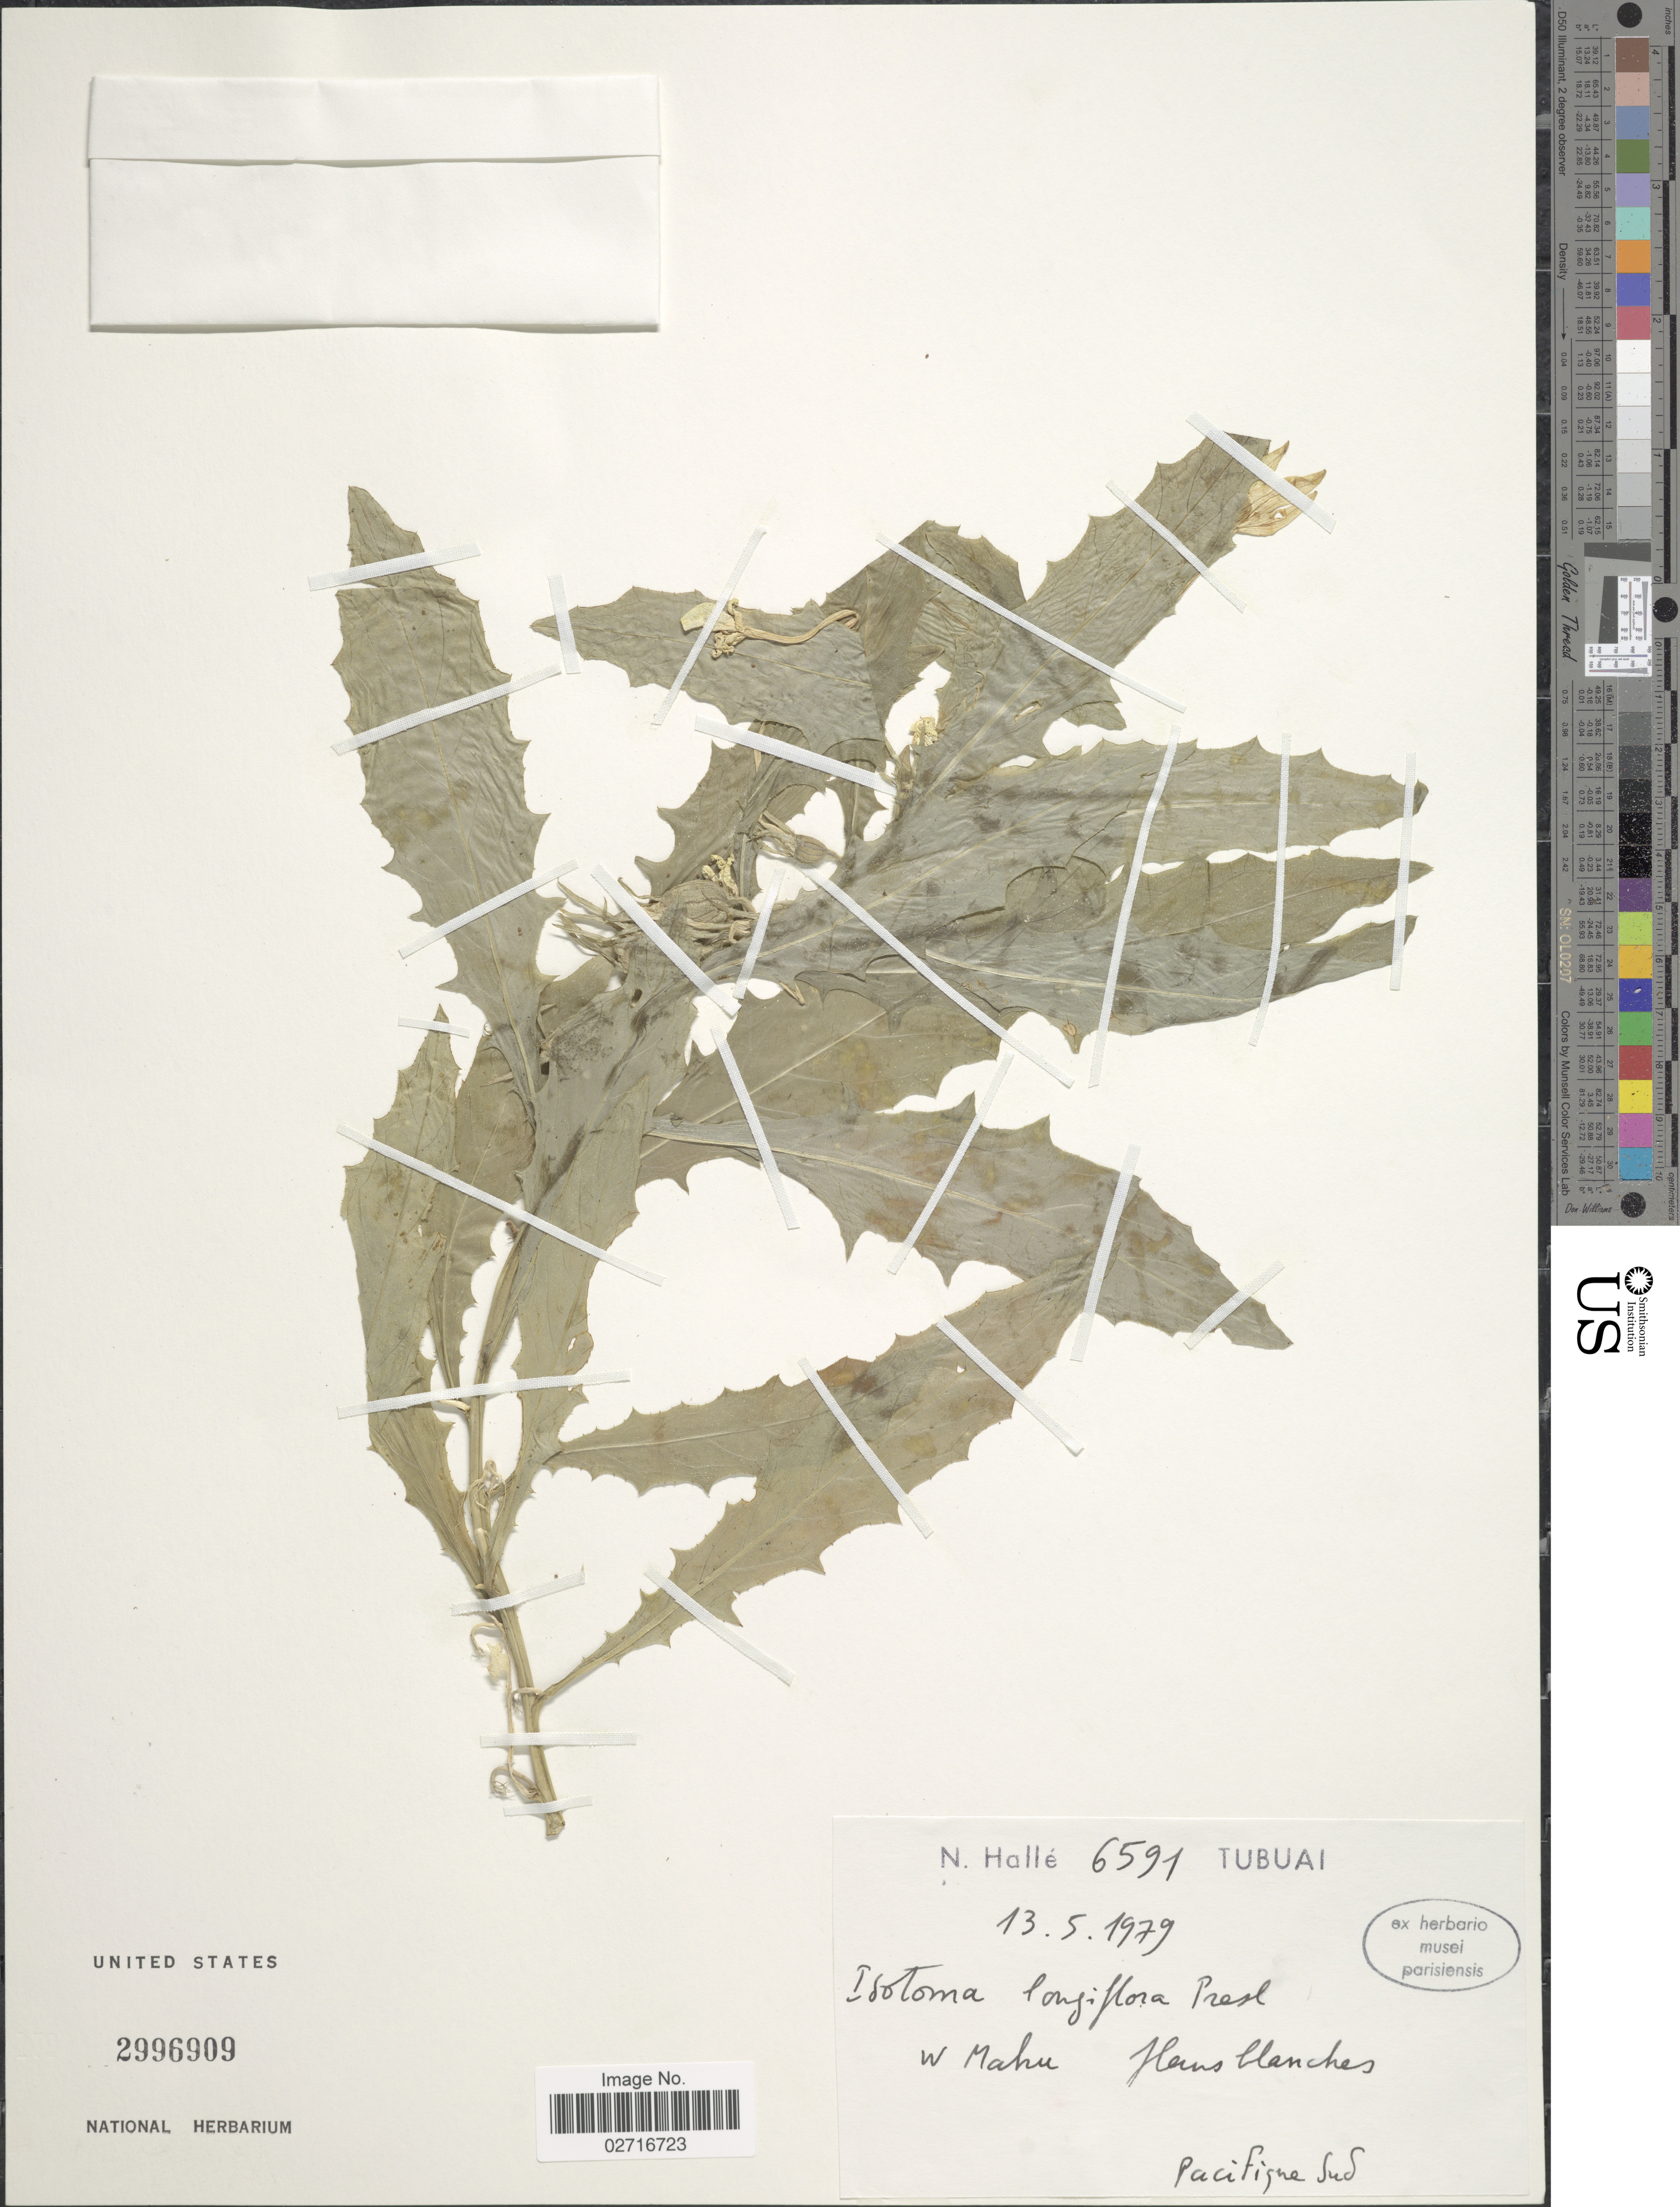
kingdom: Plantae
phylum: Tracheophyta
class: Magnoliopsida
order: Asterales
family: Campanulaceae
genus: Hippobroma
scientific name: Hippobroma longiflora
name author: (L.) G. Don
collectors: N. Hallé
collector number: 6591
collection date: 1979-05-13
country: French Polynesia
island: Tubuai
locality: W Mahu flans blanches, Pacific Sud. [interpreted]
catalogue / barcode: US 2996909